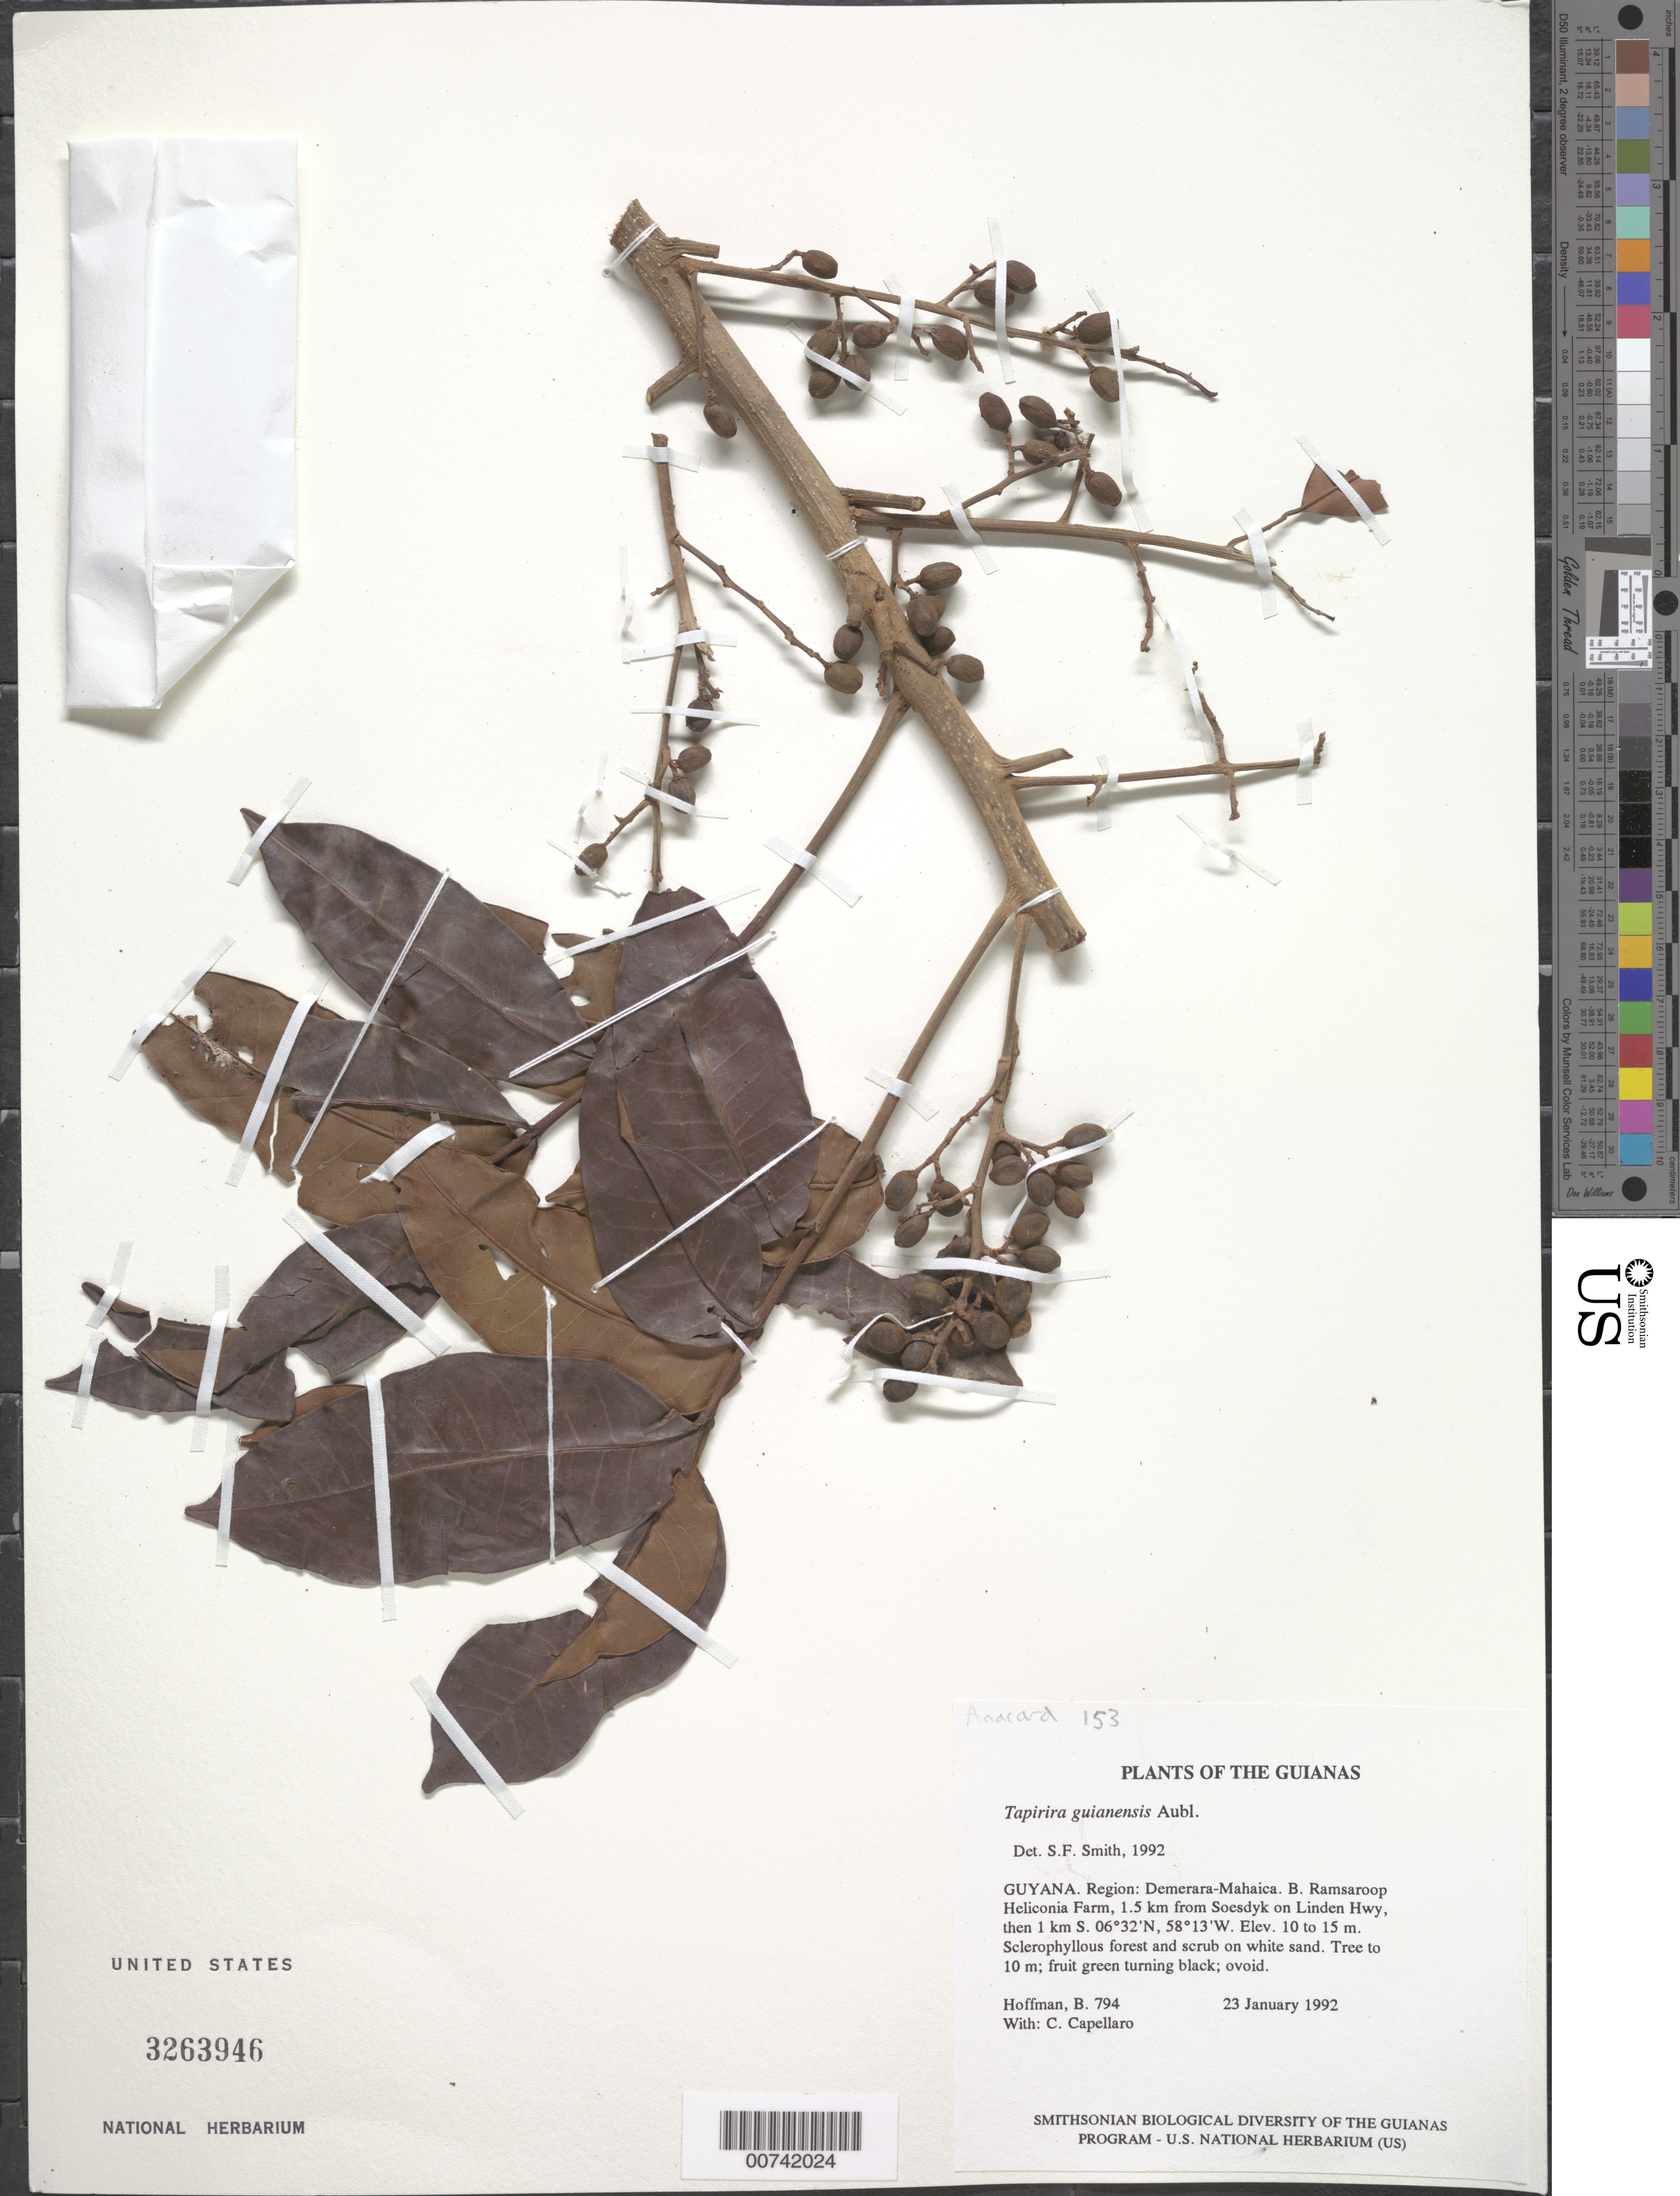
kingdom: Plantae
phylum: Tracheophyta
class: Magnoliopsida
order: Sapindales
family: Anacardiaceae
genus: Tapirira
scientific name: Tapirira guianensis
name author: Aubl.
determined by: Smith, Stephen F., (US), NMNH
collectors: B. Hoffman & C. Capellaro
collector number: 794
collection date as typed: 23 January 1992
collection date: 1992-01-23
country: Guyana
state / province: Demerara-Mahaica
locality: B. Ramsaroop Heliconia Farm, 1.5 km from Soesdyke on Linden Hwy, then 1 km S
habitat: Sclerophyllous forest and scrub on white sand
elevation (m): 10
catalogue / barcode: US 3263946